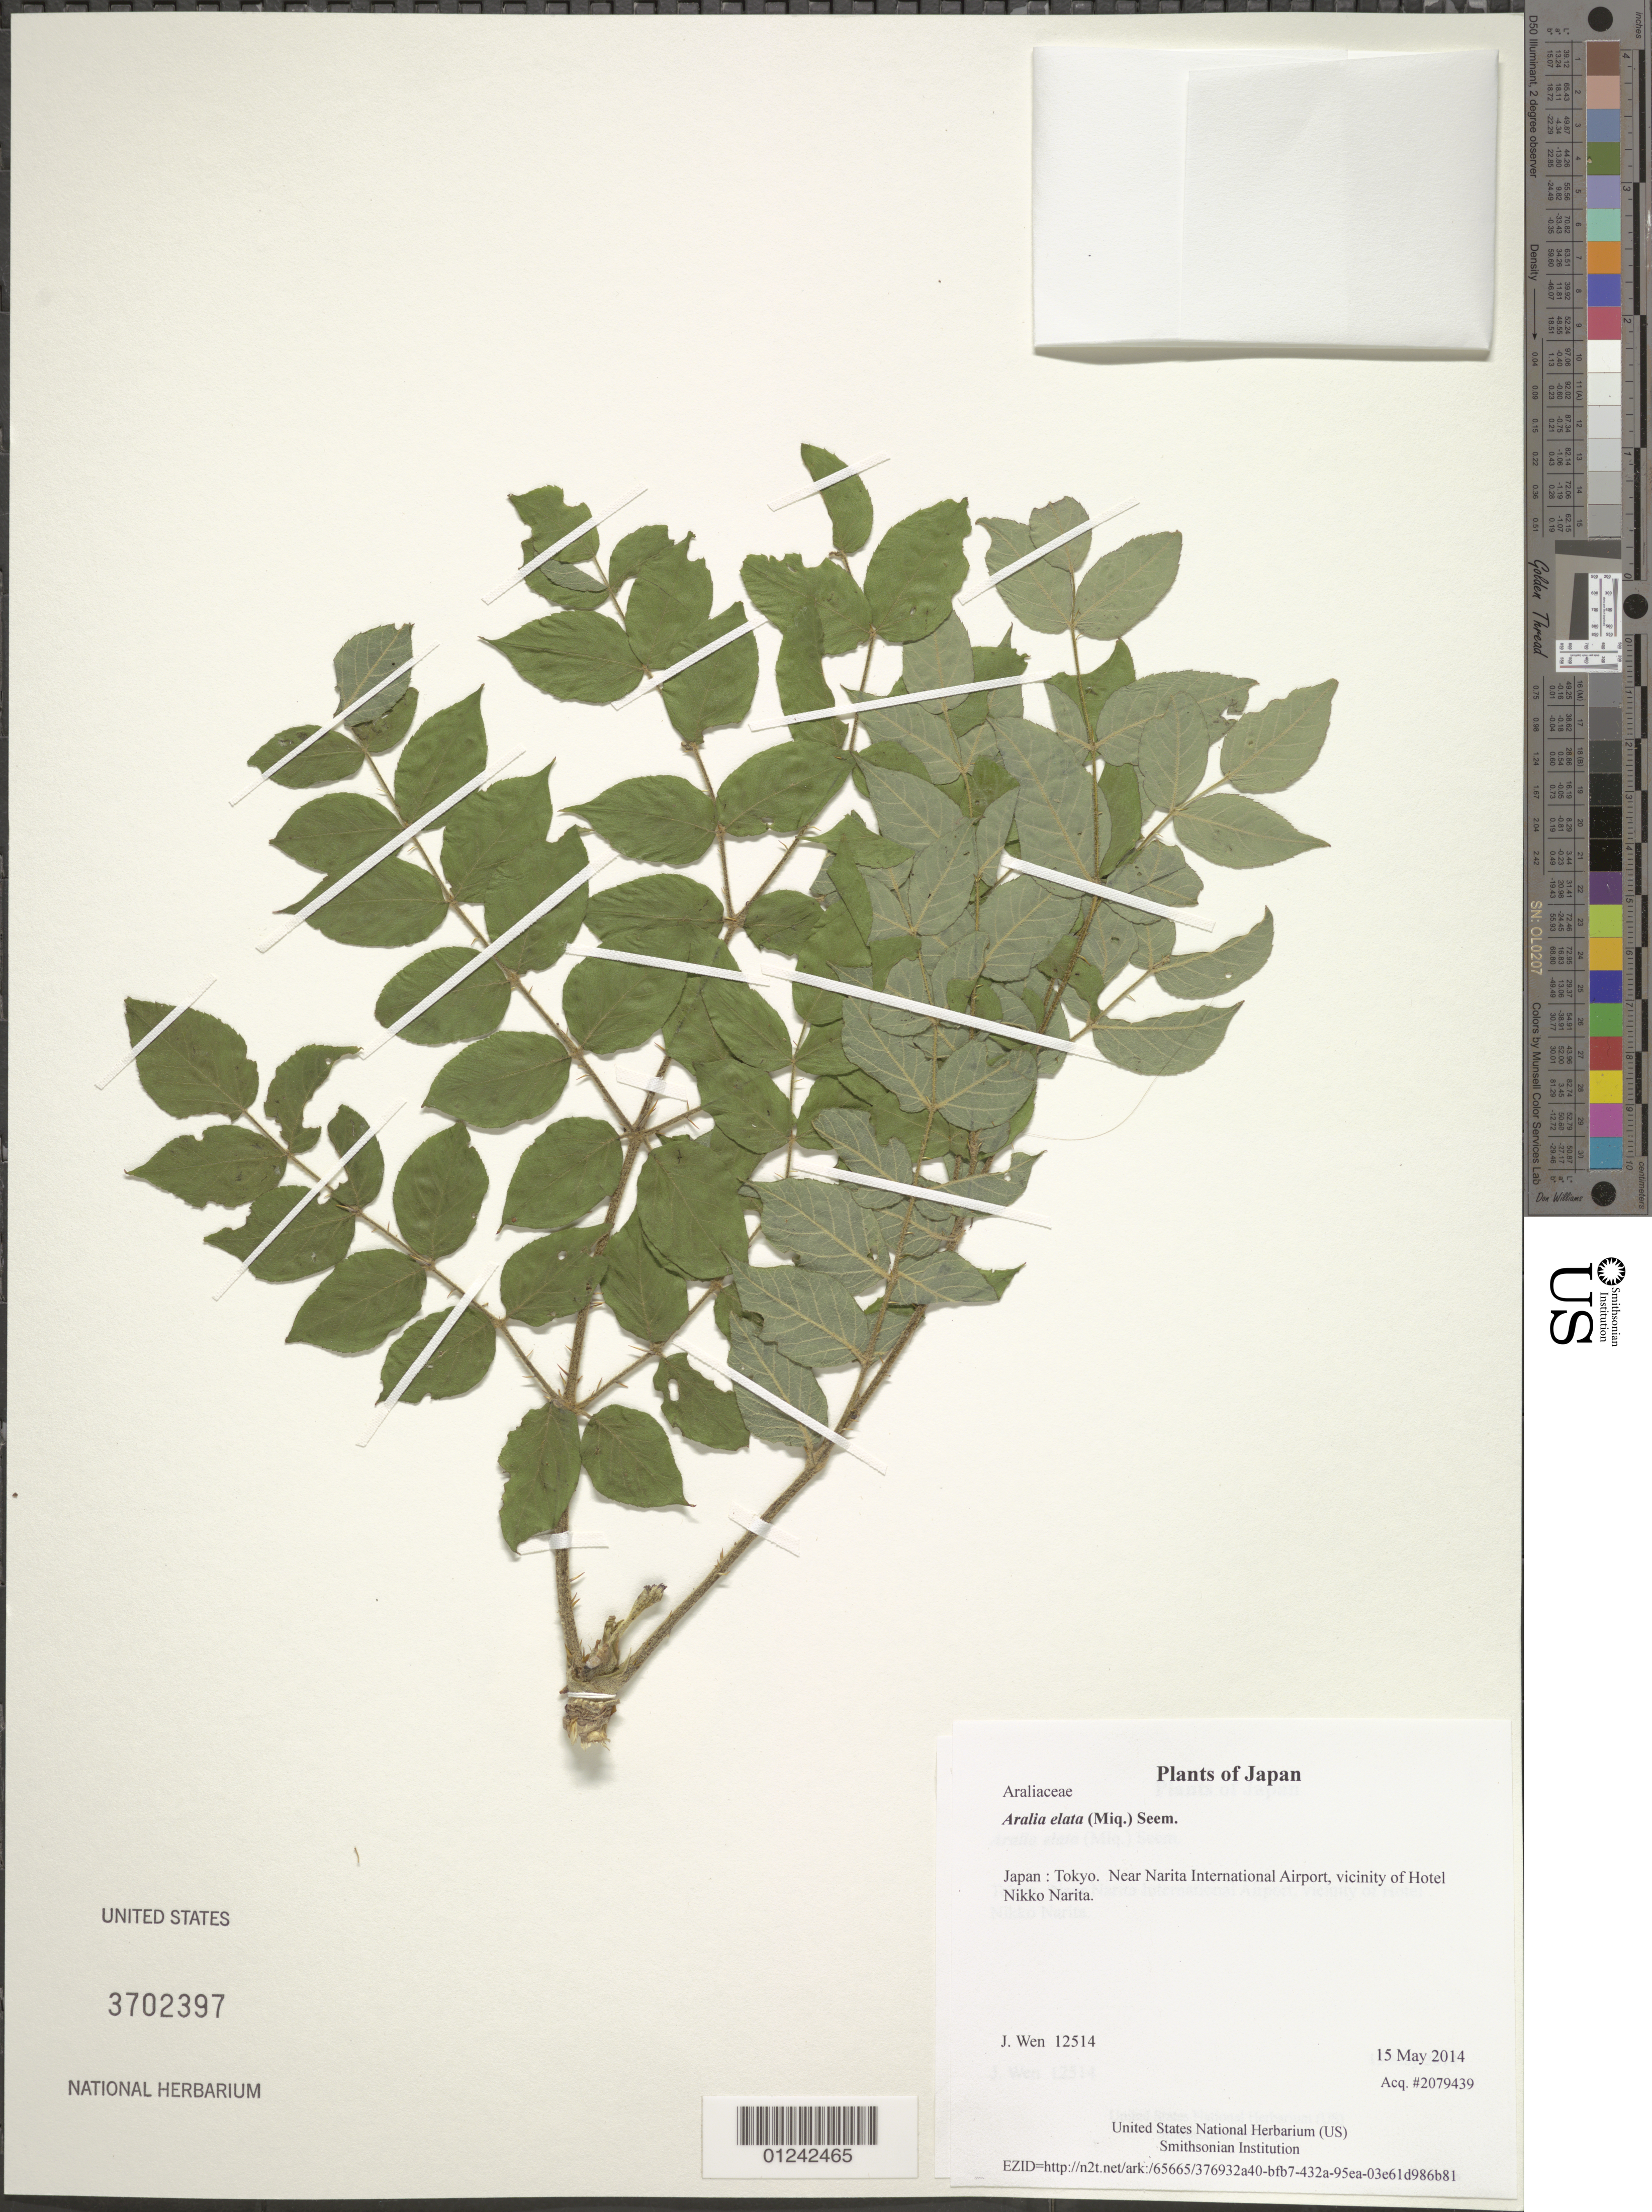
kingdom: Plantae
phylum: Tracheophyta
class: Magnoliopsida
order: Apiales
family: Araliaceae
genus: Aralia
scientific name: Aralia elata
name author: (Miq.) Seem.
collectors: J. Wen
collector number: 12514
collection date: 2014-05-15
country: Japan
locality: Tokyo. Near Narita International Airport, vicinity of Hotel Nikko Narita.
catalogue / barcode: US 3702397